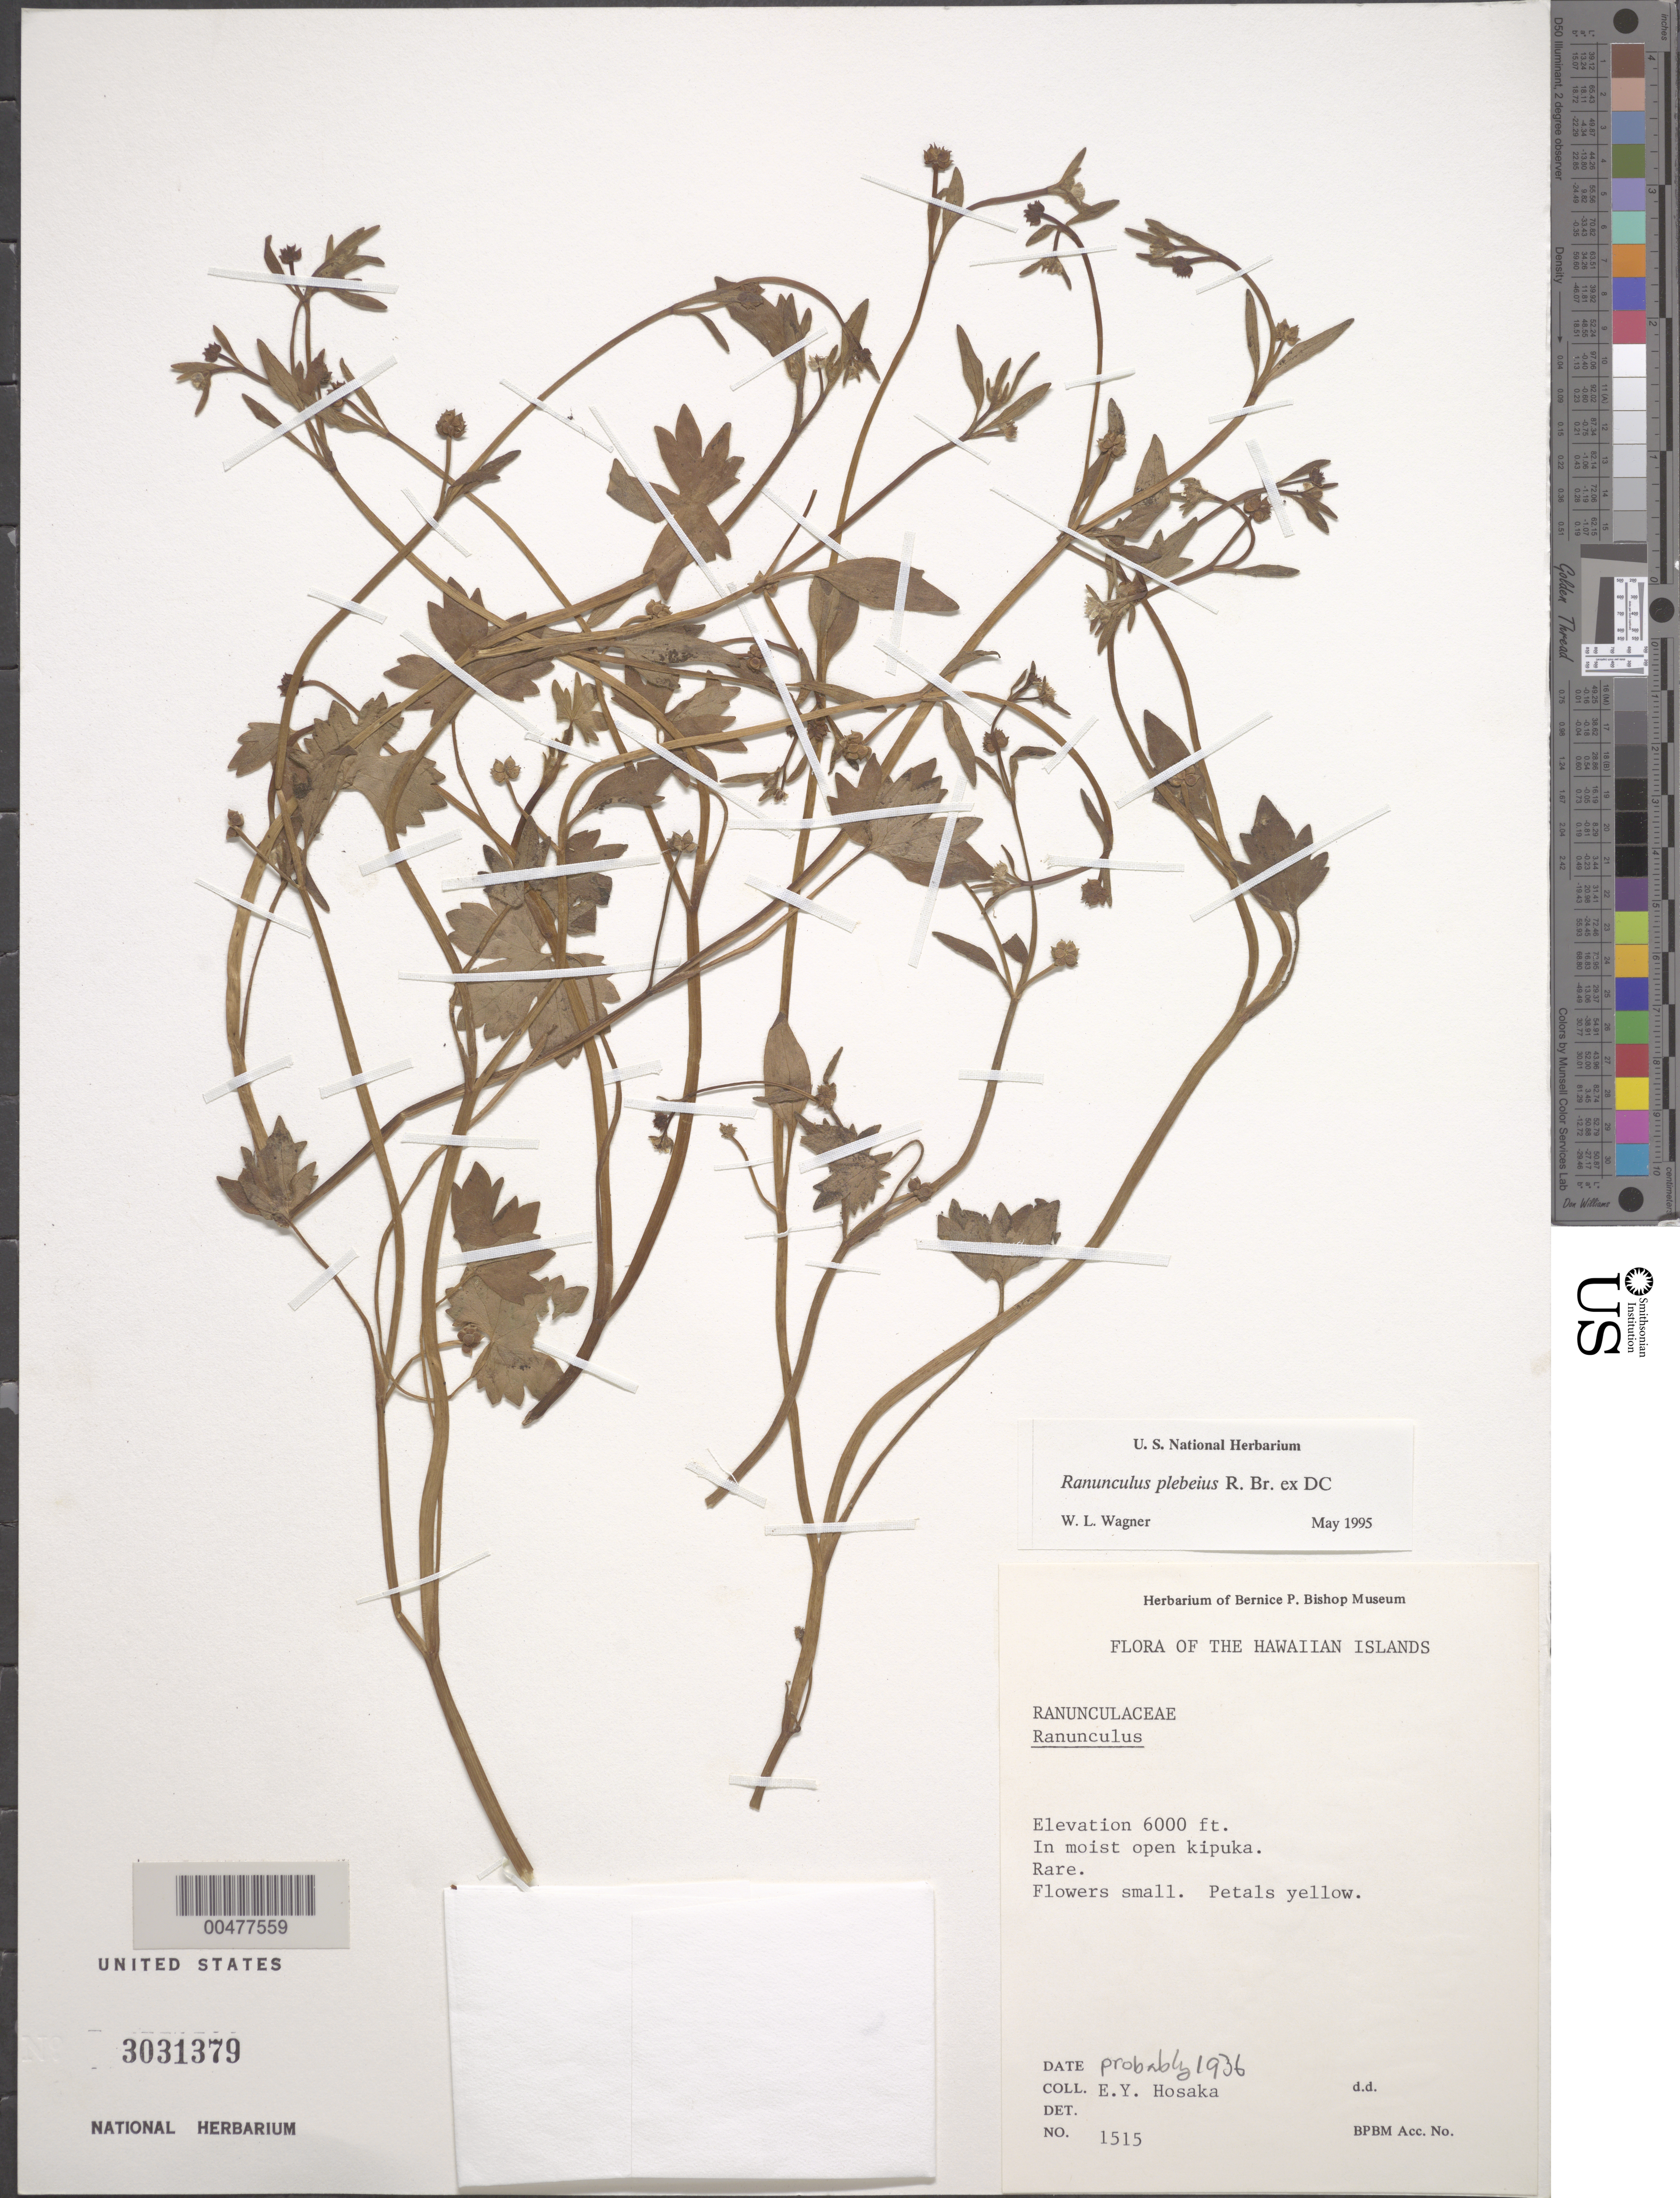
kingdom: Plantae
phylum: Tracheophyta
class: Magnoliopsida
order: Ranunculales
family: Ranunculaceae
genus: Ranunculus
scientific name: Ranunculus plebeius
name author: R. Br. ex DC.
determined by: Wagner, W. L., (BOT), Smithsonian Institution - National Museum of Natural History (UNITED STATES)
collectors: E. Y. Hosaka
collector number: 1515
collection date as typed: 1936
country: United States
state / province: Hawaii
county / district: Hawaii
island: Hawaii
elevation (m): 1829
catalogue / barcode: US 3031379